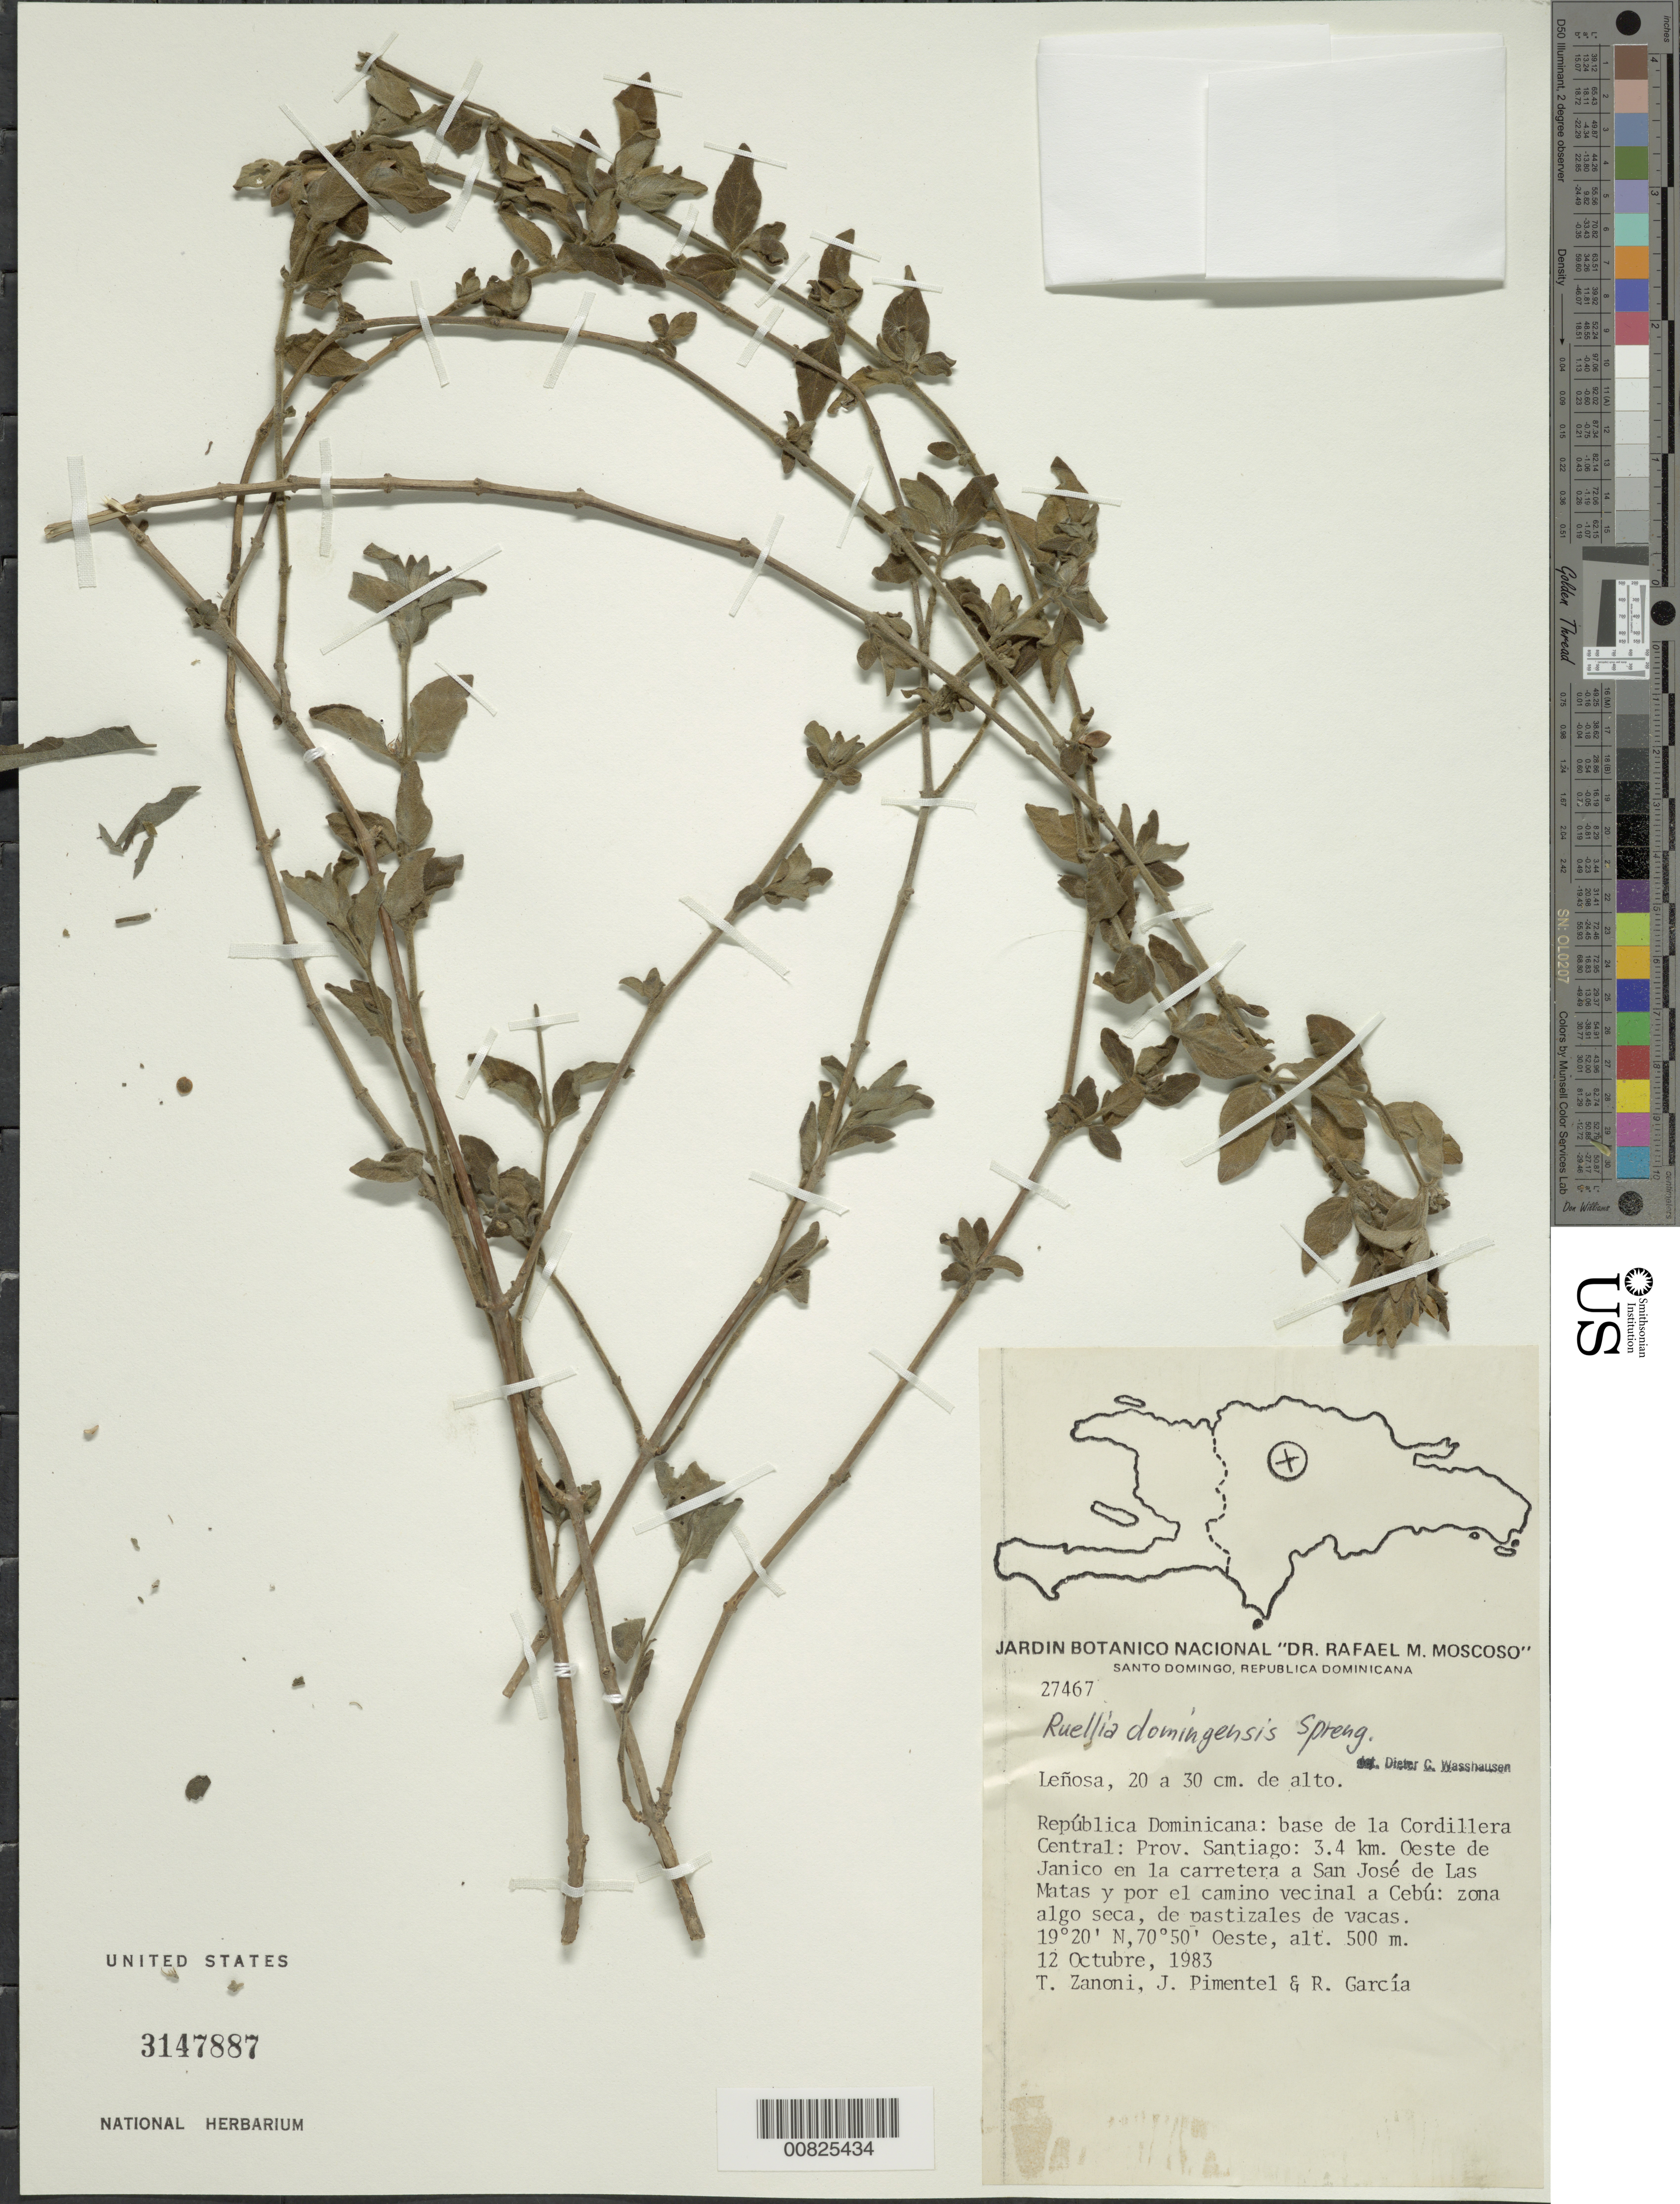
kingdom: Plantae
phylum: Tracheophyta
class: Magnoliopsida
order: Lamiales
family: Acanthaceae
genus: Ruellia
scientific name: Ruellia domingensis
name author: Spreng. ex Nees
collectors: T. A. Zanoni, J. Pimentel & R. G. García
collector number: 27467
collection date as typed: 12 Oct 1983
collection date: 1983-10-12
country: Dominican Republic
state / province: Santiago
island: Hispaniola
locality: Base de la Cordillera Central; 3.4 km, oeste de Janico en la carretera a San José de las Matas y por el camino vecinal a Cebú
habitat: Zona algo seca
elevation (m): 500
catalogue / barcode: US 3147887